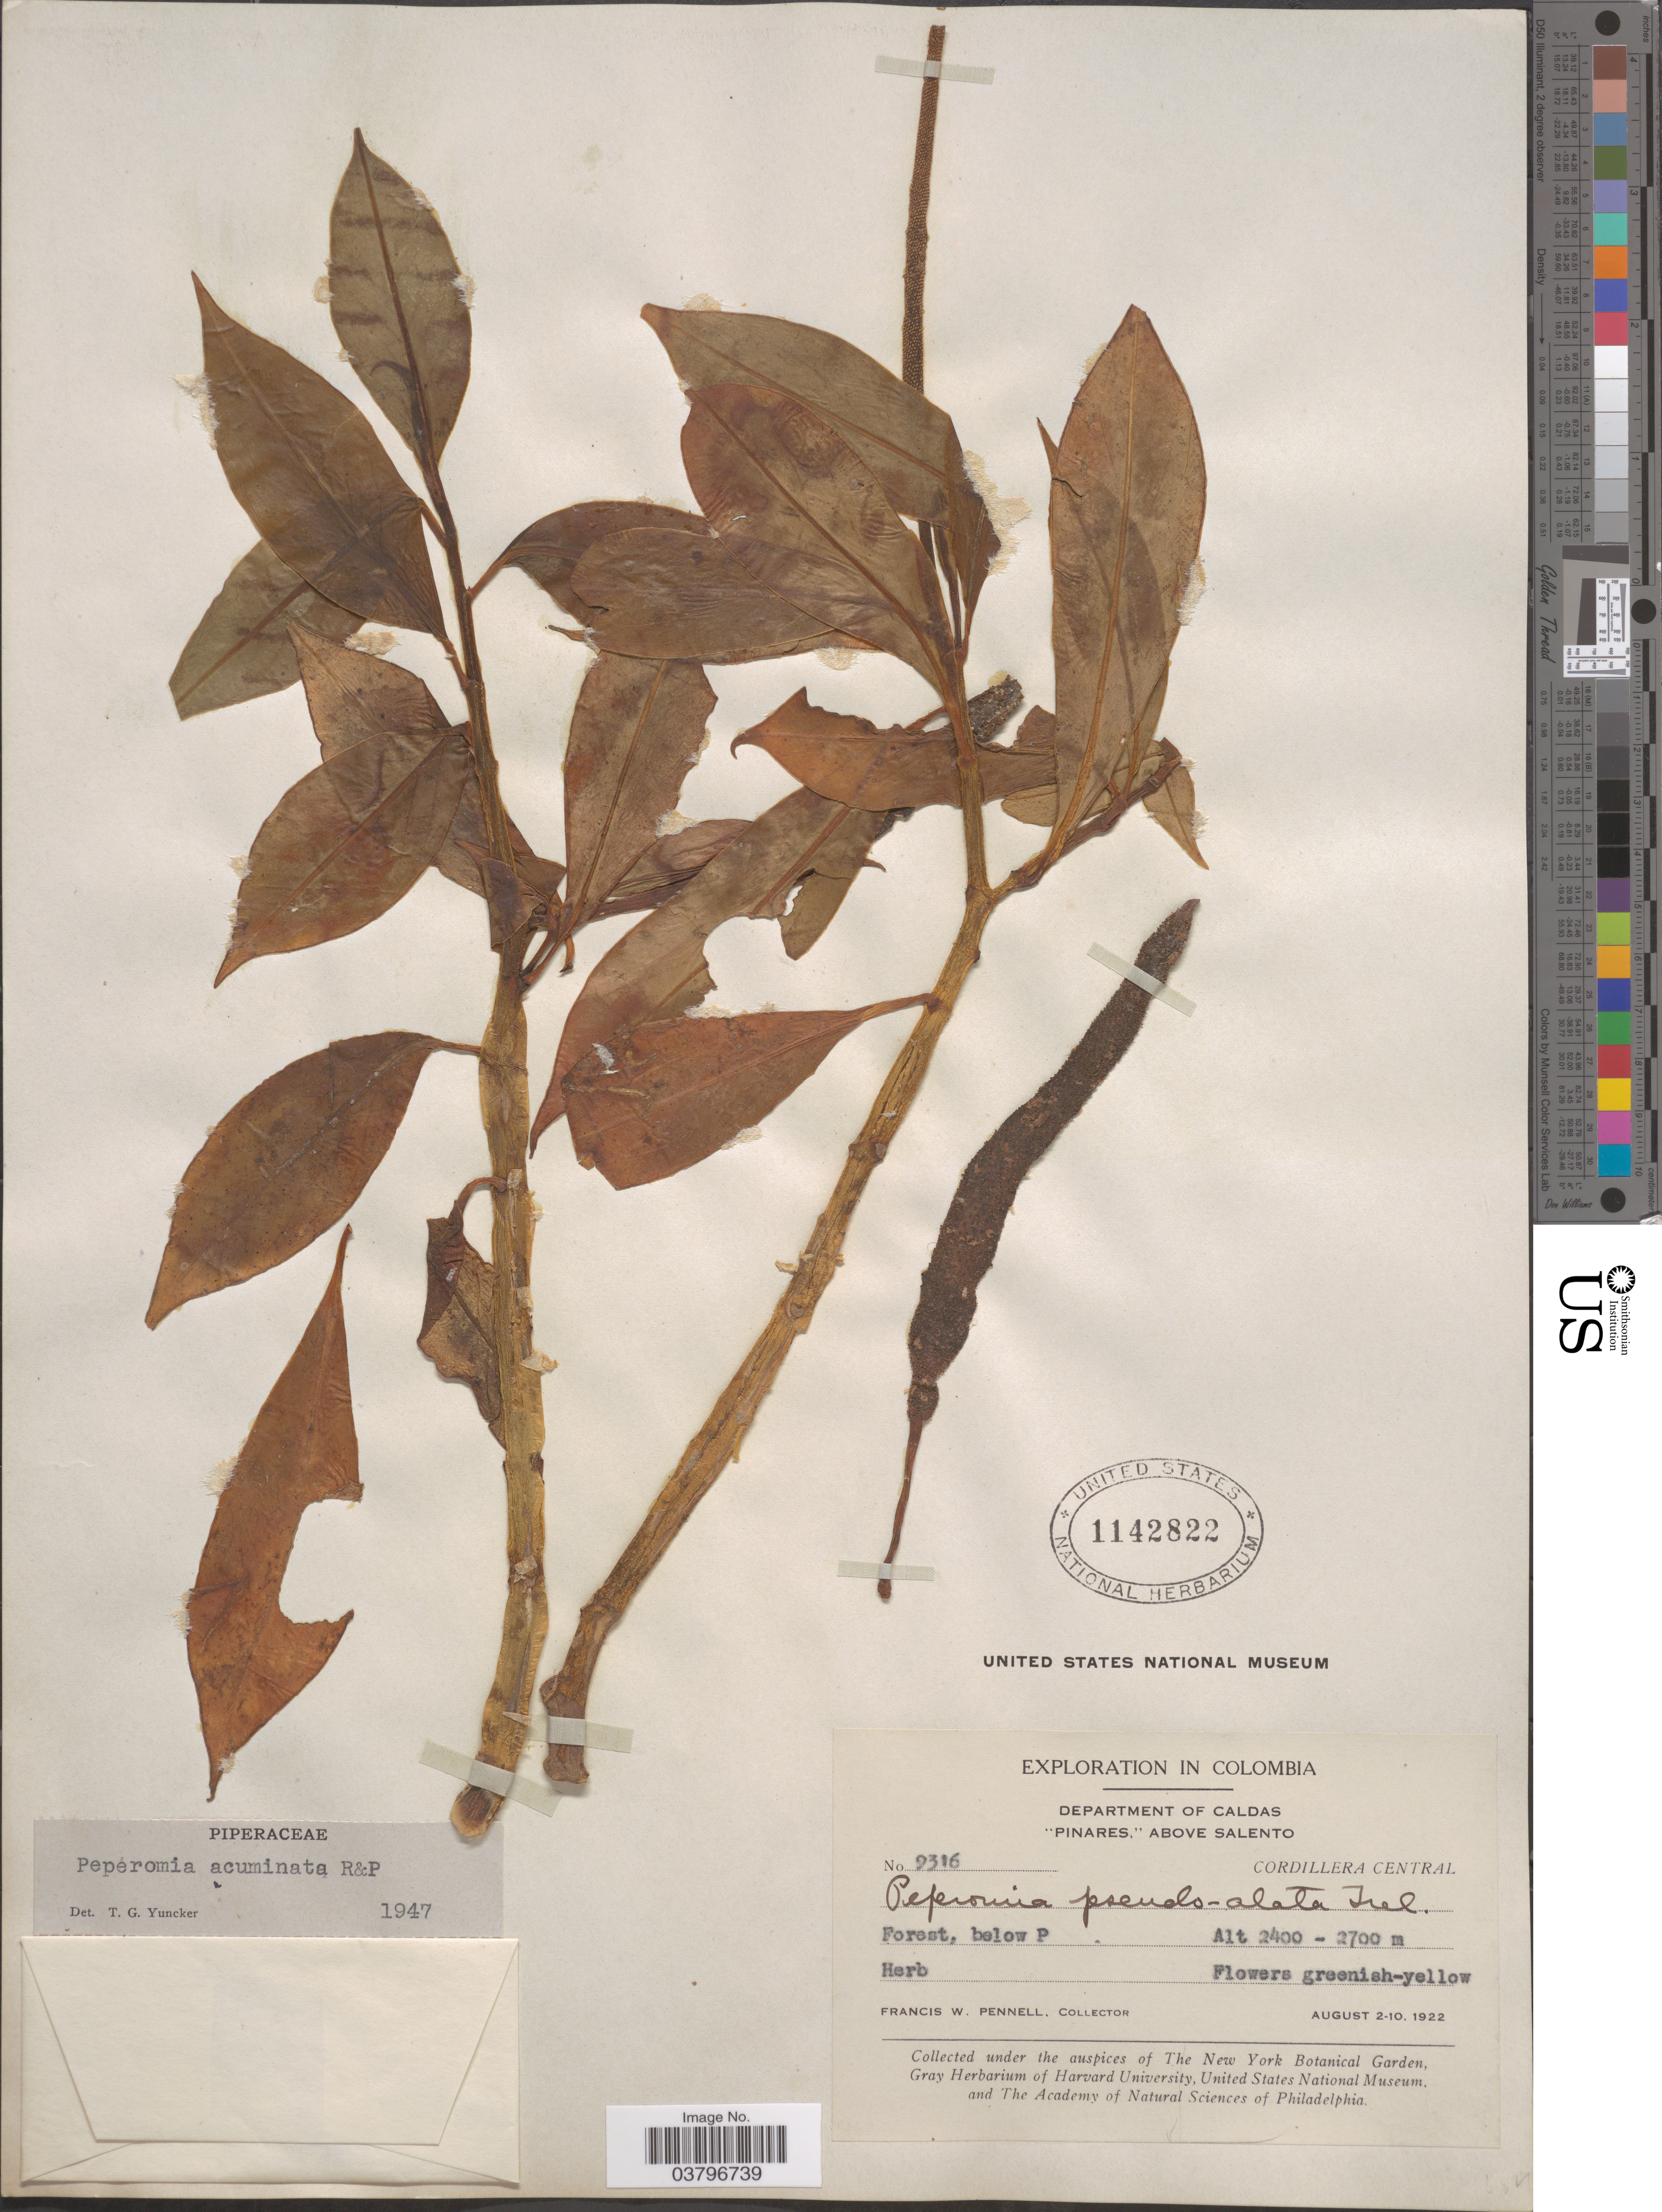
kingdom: Plantae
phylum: Tracheophyta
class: Magnoliopsida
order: Piperales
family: Piperaceae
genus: Peperomia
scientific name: Peperomia acuminata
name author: Ruiz & Pav.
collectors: F. W. Pennell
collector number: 2316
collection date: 1922-08-02/1922-08-10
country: Colombia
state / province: Caldas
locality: Department of Caldas. "Pinares," above Salento. Cordillera Central. Forest, below P.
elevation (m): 2400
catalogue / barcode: US 1142822